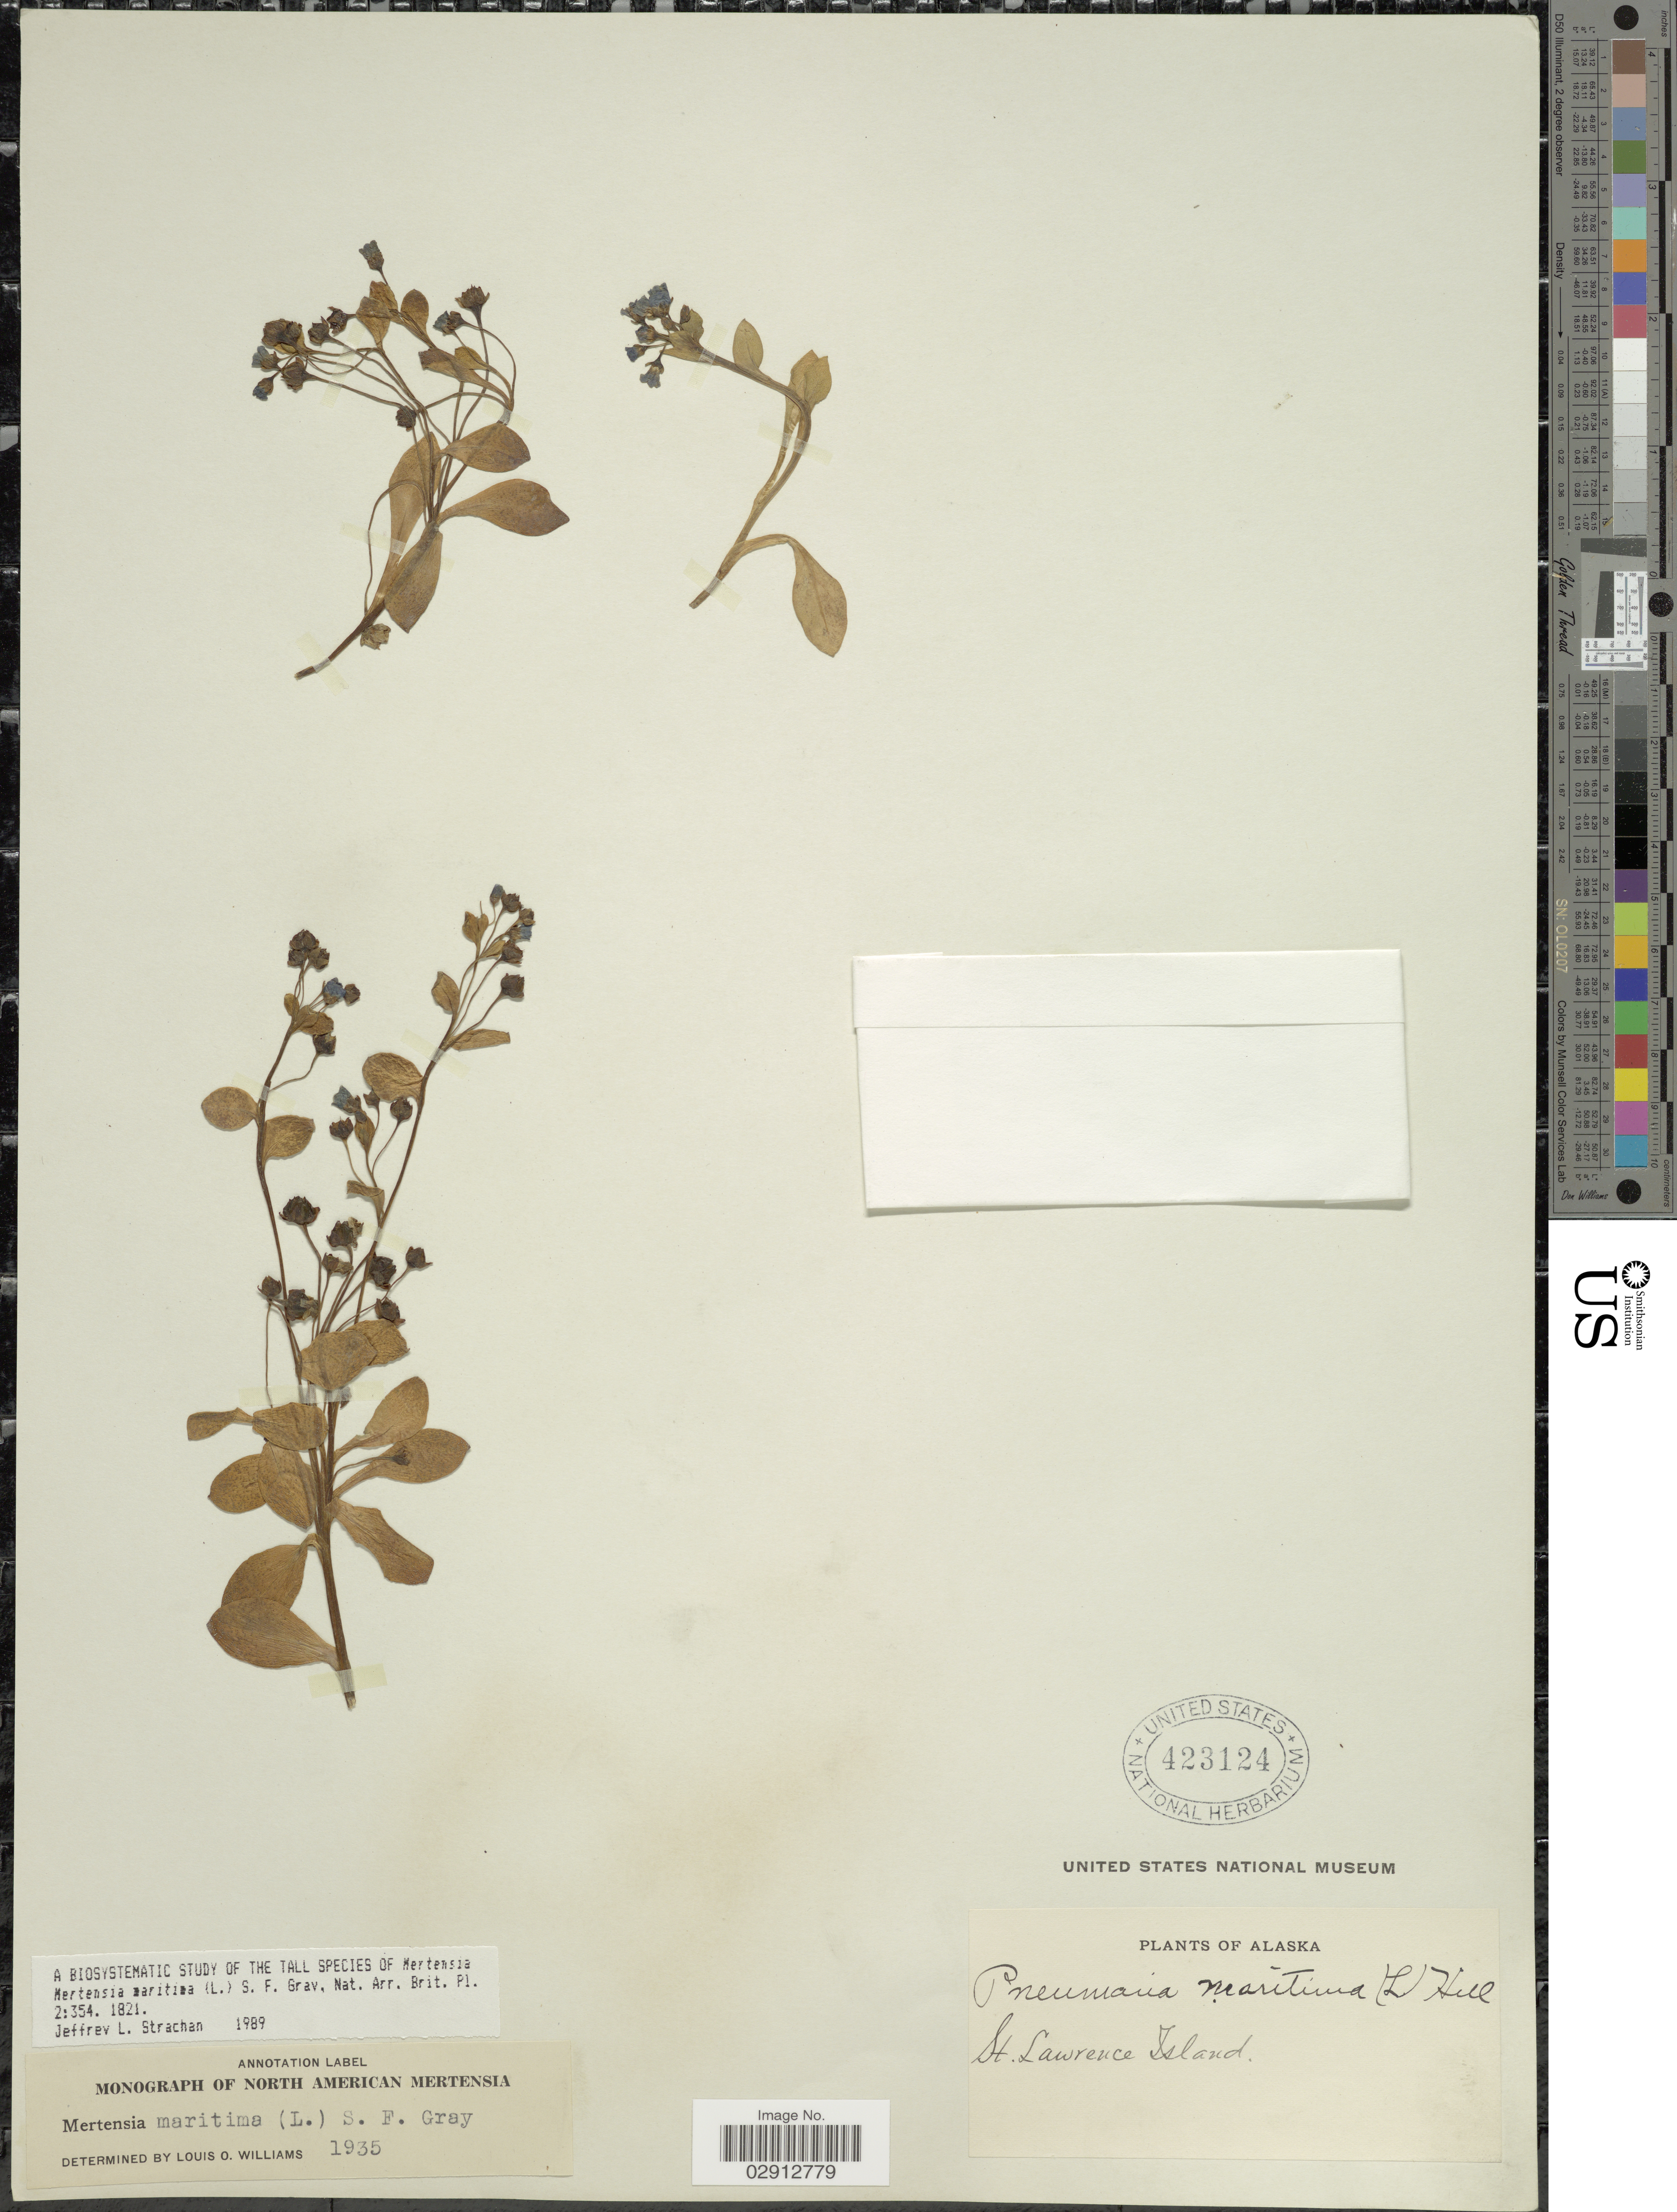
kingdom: Plantae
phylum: Tracheophyta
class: Magnoliopsida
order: Boraginales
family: Boraginaceae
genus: Mertensia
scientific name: Mertensia maritima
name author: (L.) S.F. Gray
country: United States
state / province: Alaska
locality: St. Lawrence Island.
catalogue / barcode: US 423124